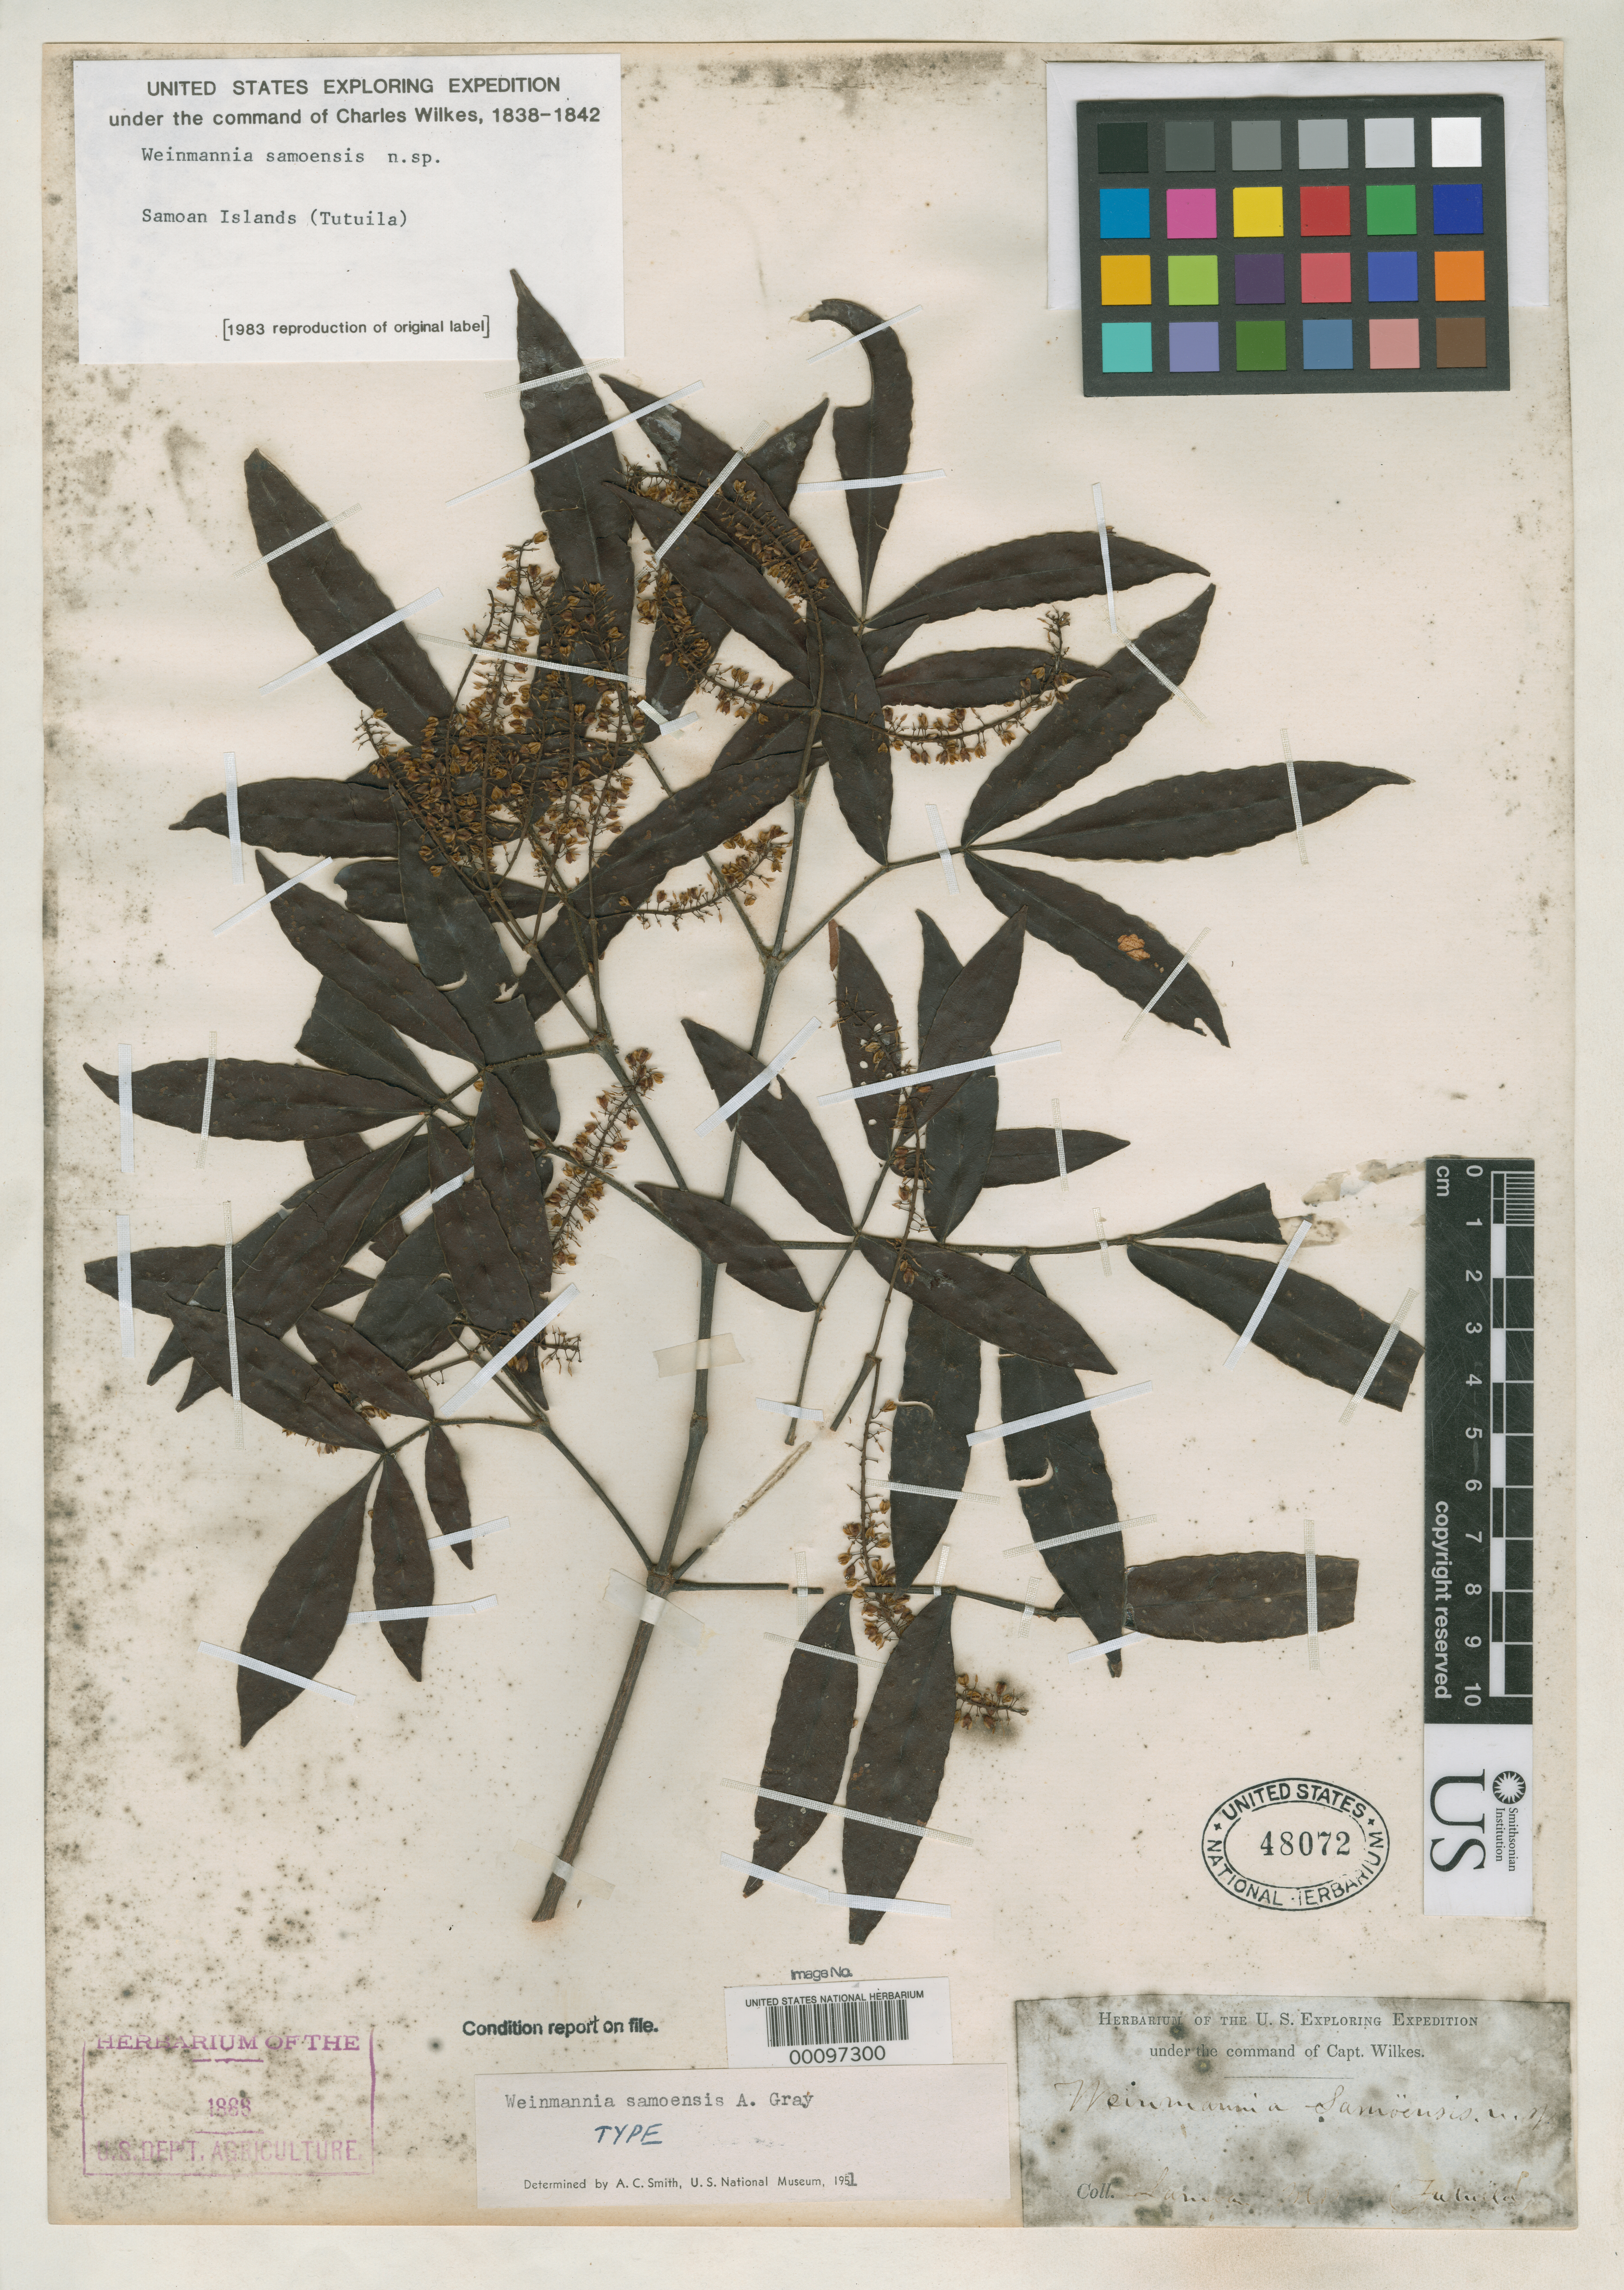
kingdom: Plantae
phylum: Tracheophyta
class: Magnoliopsida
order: Oxalidales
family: Cunoniaceae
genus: Weinmannia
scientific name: Weinmannia samoensis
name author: A. Gray in Wilkes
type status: Type Collection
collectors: Wilkes Explor. Exped.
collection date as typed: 1838 to -- --- 1842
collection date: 1838/1842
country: American Samoa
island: Tutua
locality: Mountains.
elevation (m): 762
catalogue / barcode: US 48072